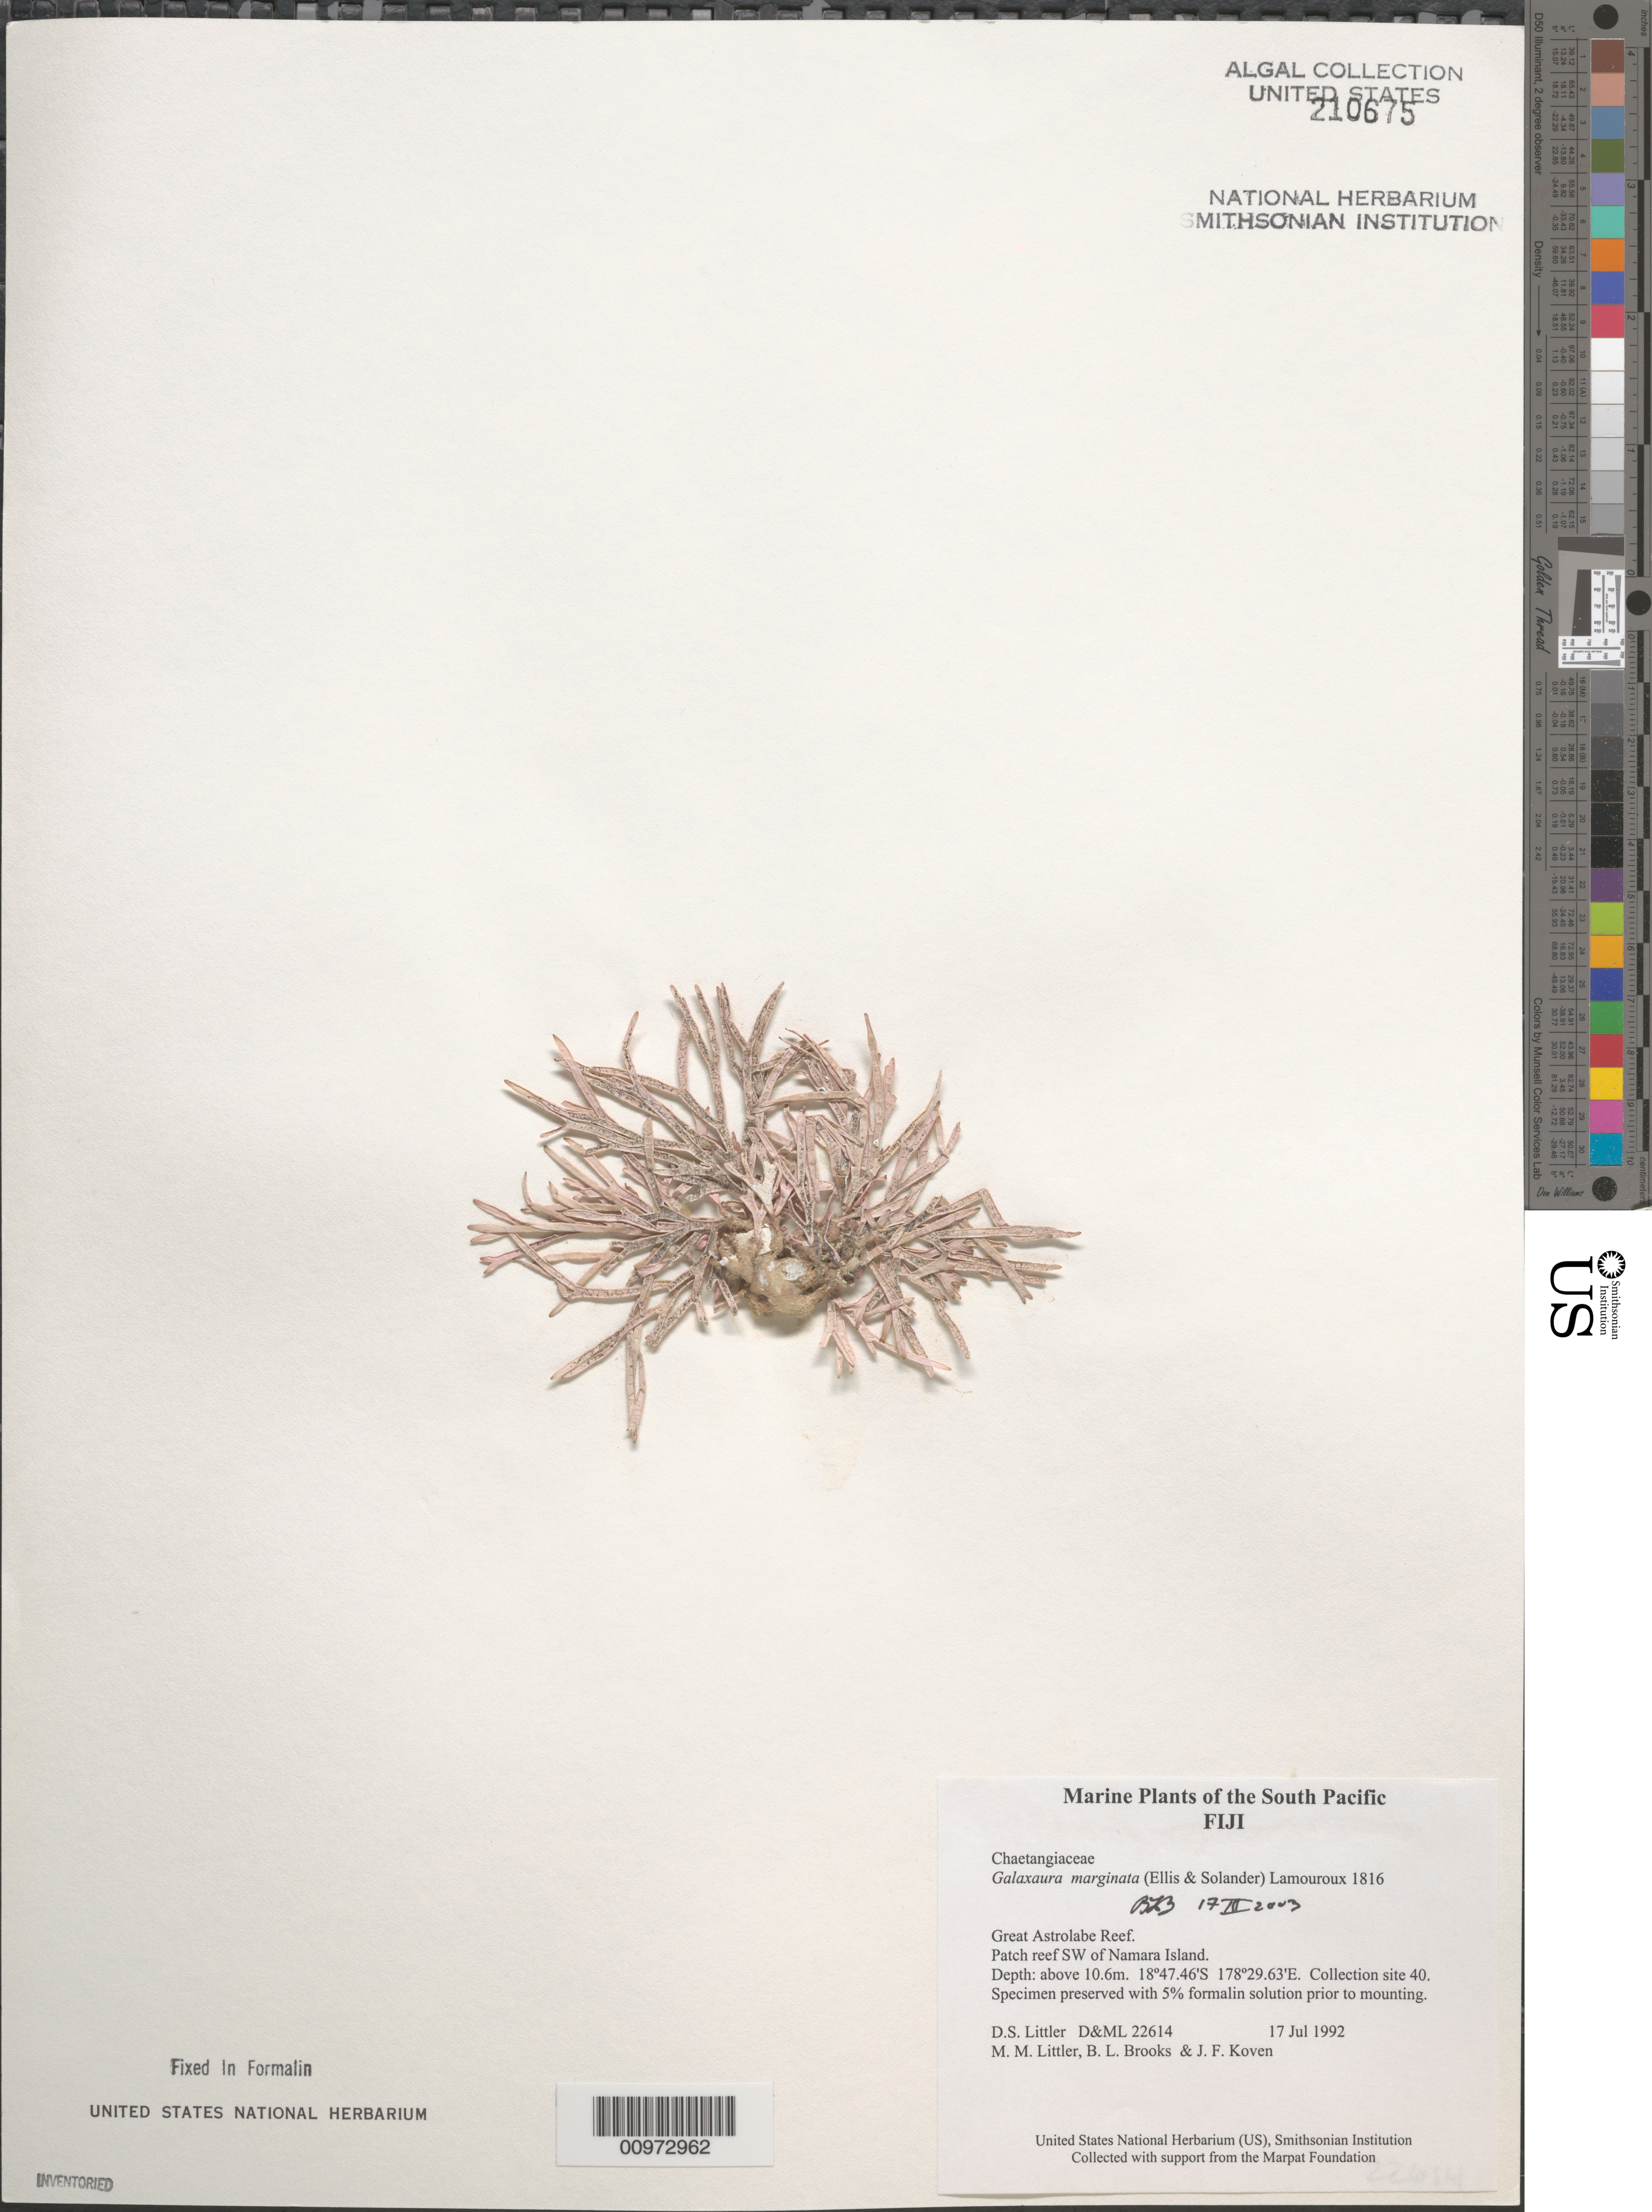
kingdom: Plantae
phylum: Rhodophyta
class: Florideophyceae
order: Nemaliales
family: Galaxauraceae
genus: Galaxaura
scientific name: Galaxaura marginata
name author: (J. Ellis & Sol.) J.V.Lamouroux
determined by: Brooks, B. L., (BOT), Smithsonian Institution - National Museum of Natural History (UNITED STATES)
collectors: D. S. Littler, M. M. Littler, B. Brooks & J. Koven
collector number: D&ML 22614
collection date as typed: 17 Jul 1992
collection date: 1992-07-17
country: Fiji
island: Great Astrolabe Reef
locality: Great Astrolabe Reef, patch reef southwest of Namara Island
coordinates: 18 47.46'S, 178 29.63'E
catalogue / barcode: US 210675